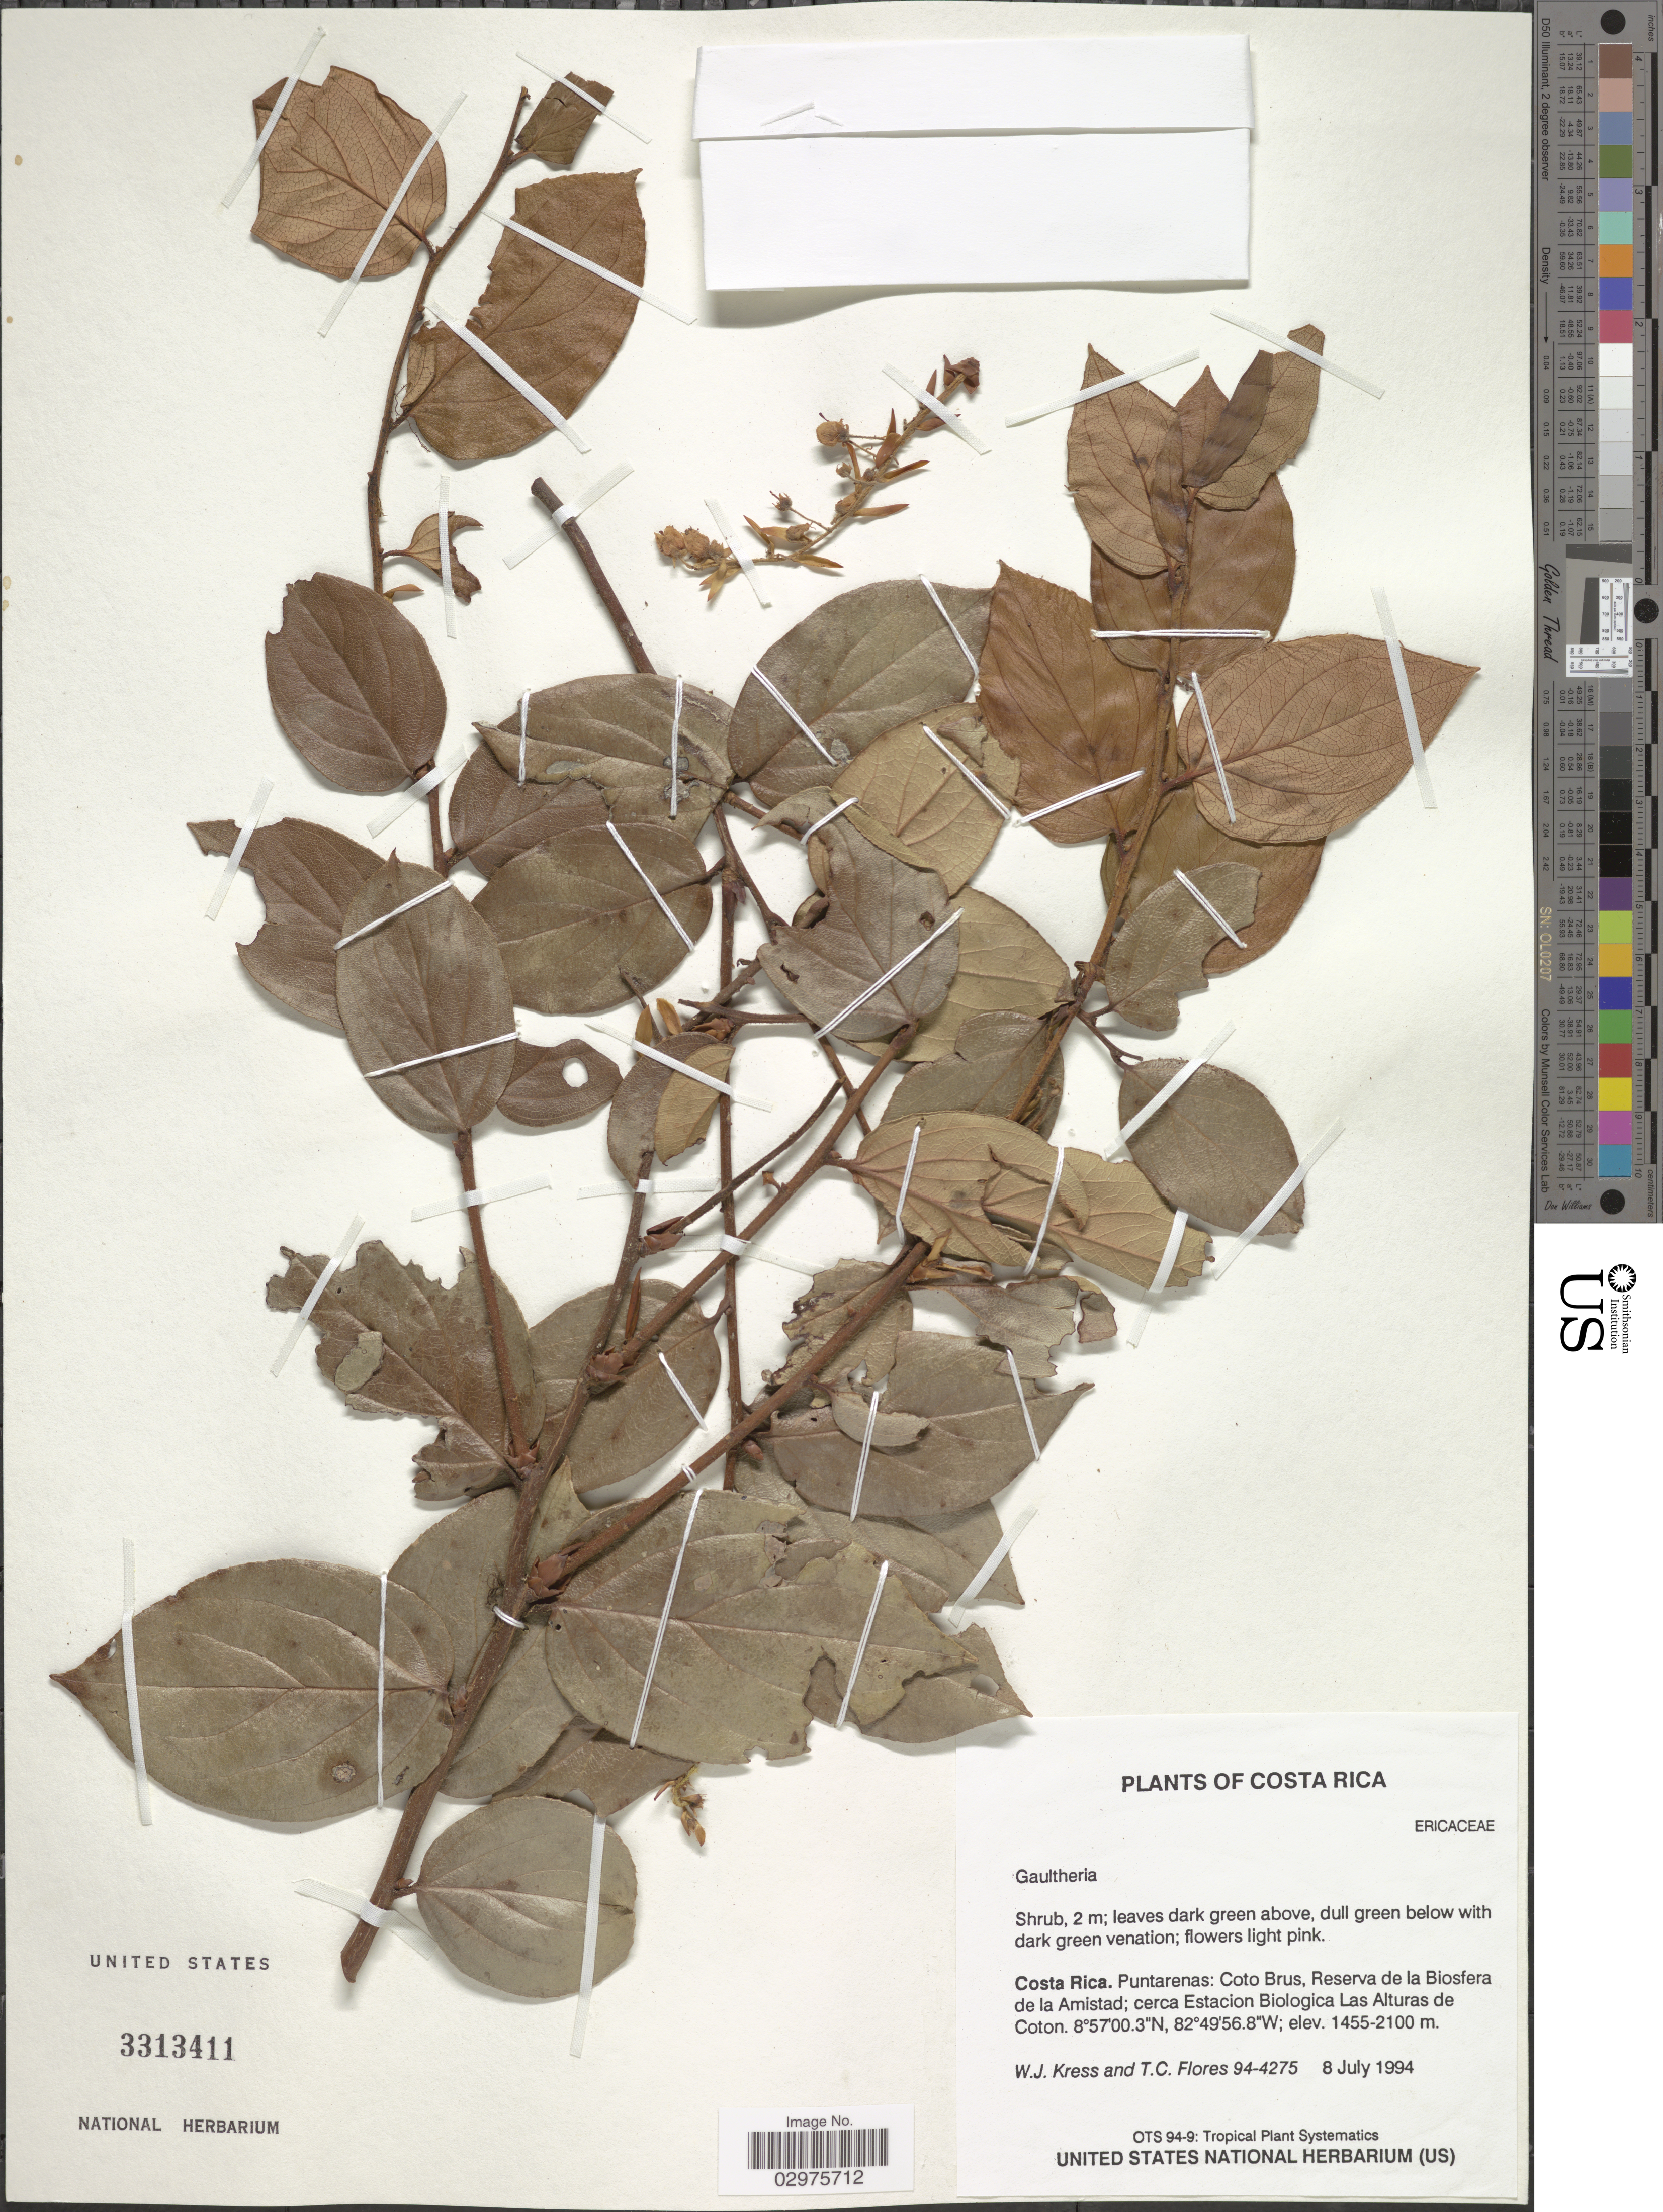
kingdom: Plantae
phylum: Tracheophyta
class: Magnoliopsida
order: Ericales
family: Ericaceae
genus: Gaultheria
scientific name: Gaultheria sp.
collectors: W. J. Kress & T. C. Flores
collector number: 94-4275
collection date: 1994-07-08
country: Costa Rica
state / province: Puntarenas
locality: Coto Brus, Reserva de la Biosfera de la Amistad; cerca Estacion Biologica Las Alturas de Coton.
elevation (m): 1455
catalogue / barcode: US 3313411